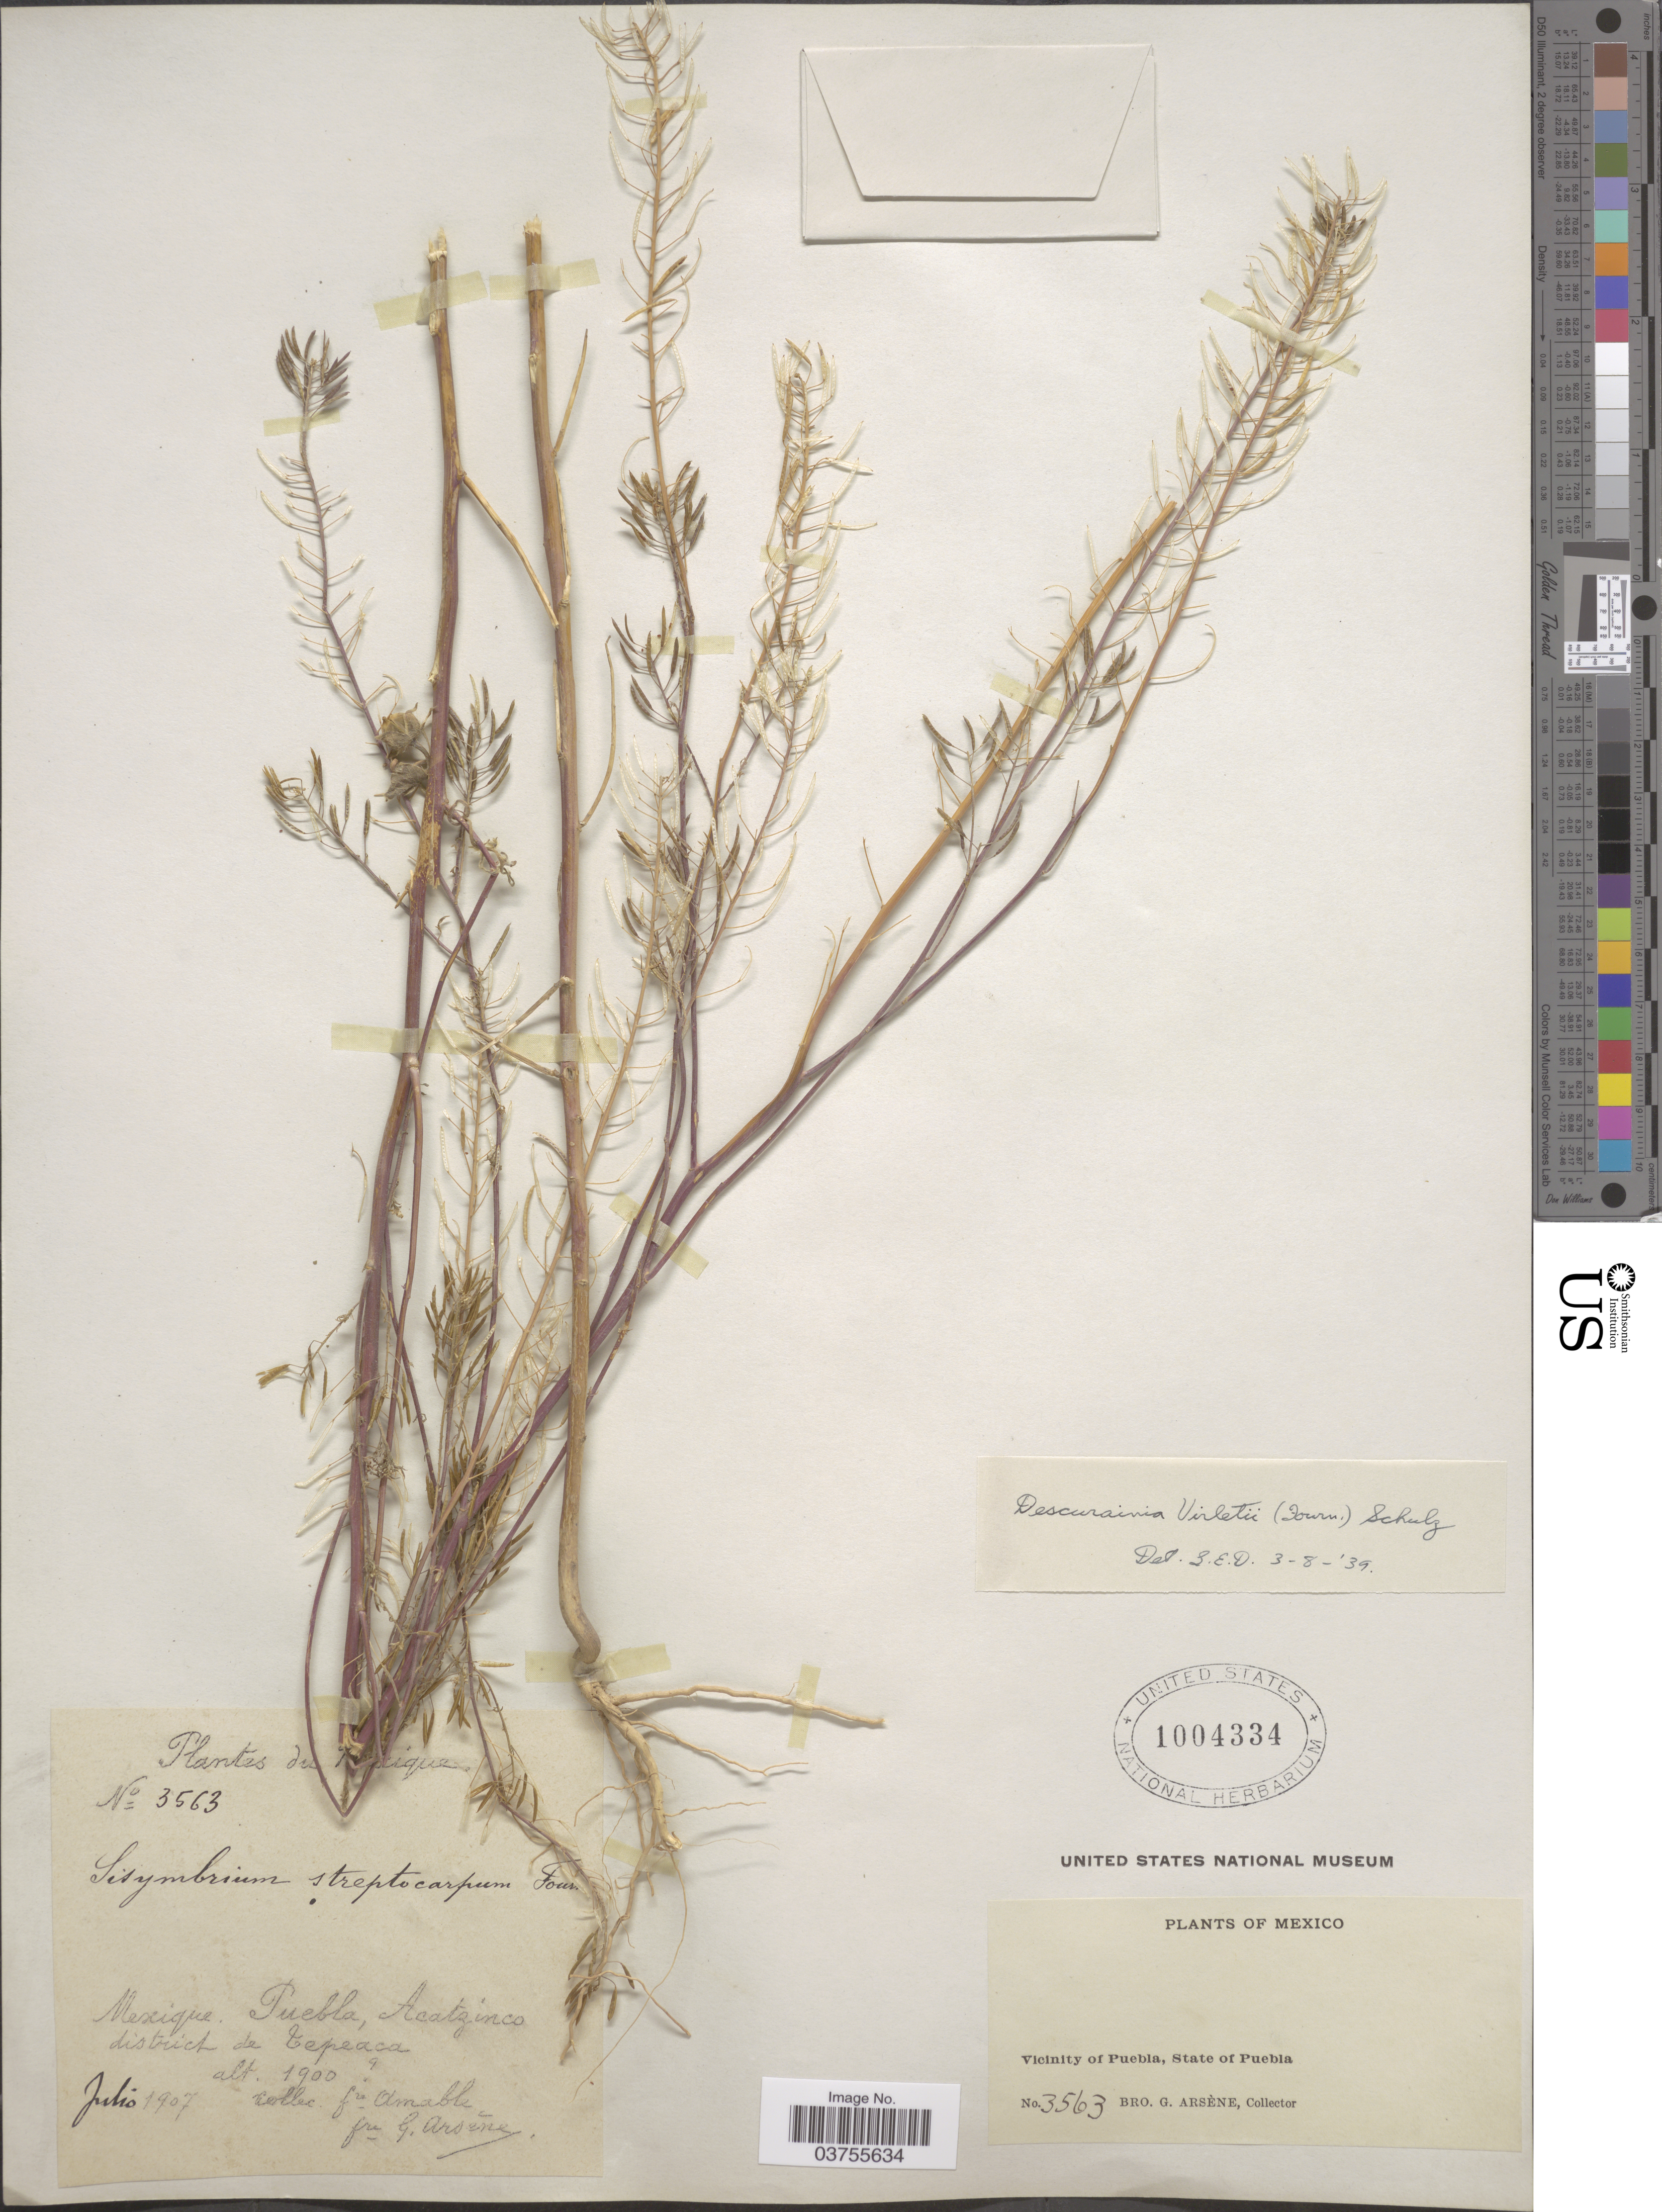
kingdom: Plantae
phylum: Tracheophyta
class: Magnoliopsida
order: Brassicales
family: Brassicaceae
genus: Descurainia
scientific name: Descurainia virletii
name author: (E. Fourn.) O.E. Schulz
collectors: B. Amable & Bro. G. Arsène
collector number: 3563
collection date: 1907-07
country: Mexico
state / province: Puebla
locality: Acatzinco, district de Tepeaca. Vicinity of Puebla.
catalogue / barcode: US 1004334